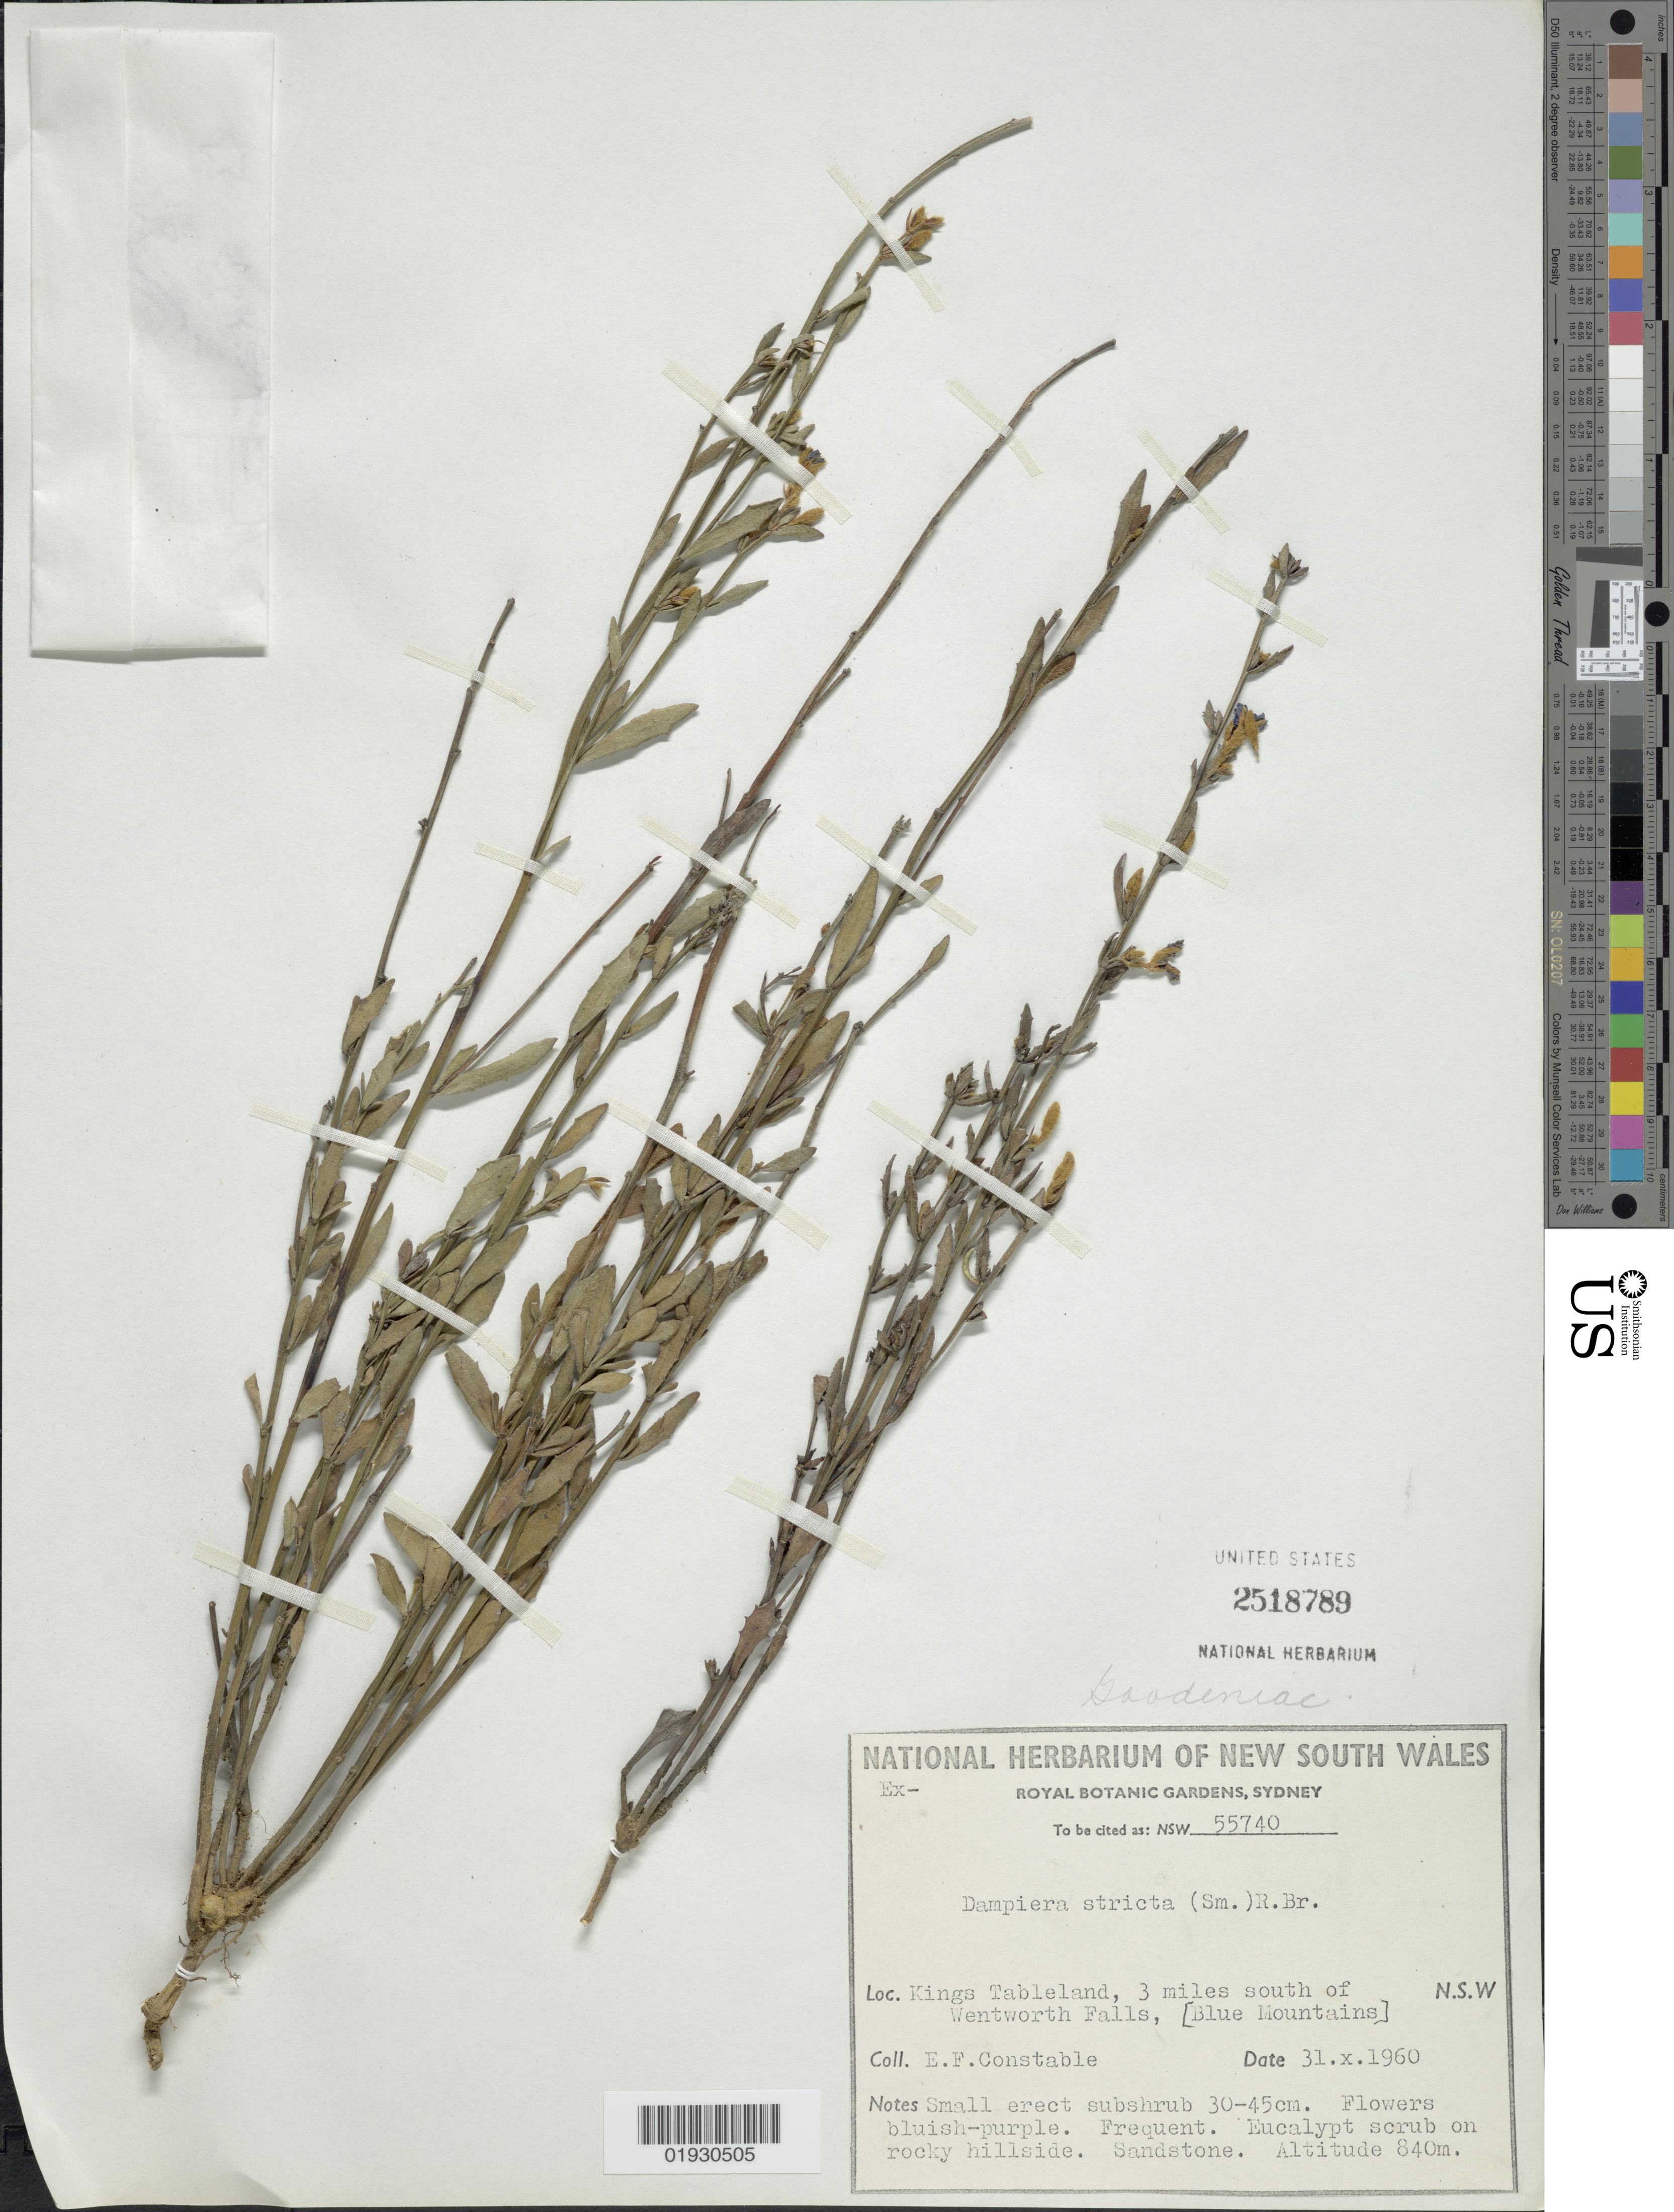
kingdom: Plantae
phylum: Tracheophyta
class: Magnoliopsida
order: Asterales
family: Goodeniaceae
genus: Dampiera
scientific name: Dampiera stricta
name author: (Sm.) R. Br.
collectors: E. F. Constable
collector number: NSW55740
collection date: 1960-10-31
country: Australia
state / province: New South Wales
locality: Kings Tableland, 3 miles south of Wentworth Falls, (Blue Mountains).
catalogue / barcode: US 2518789